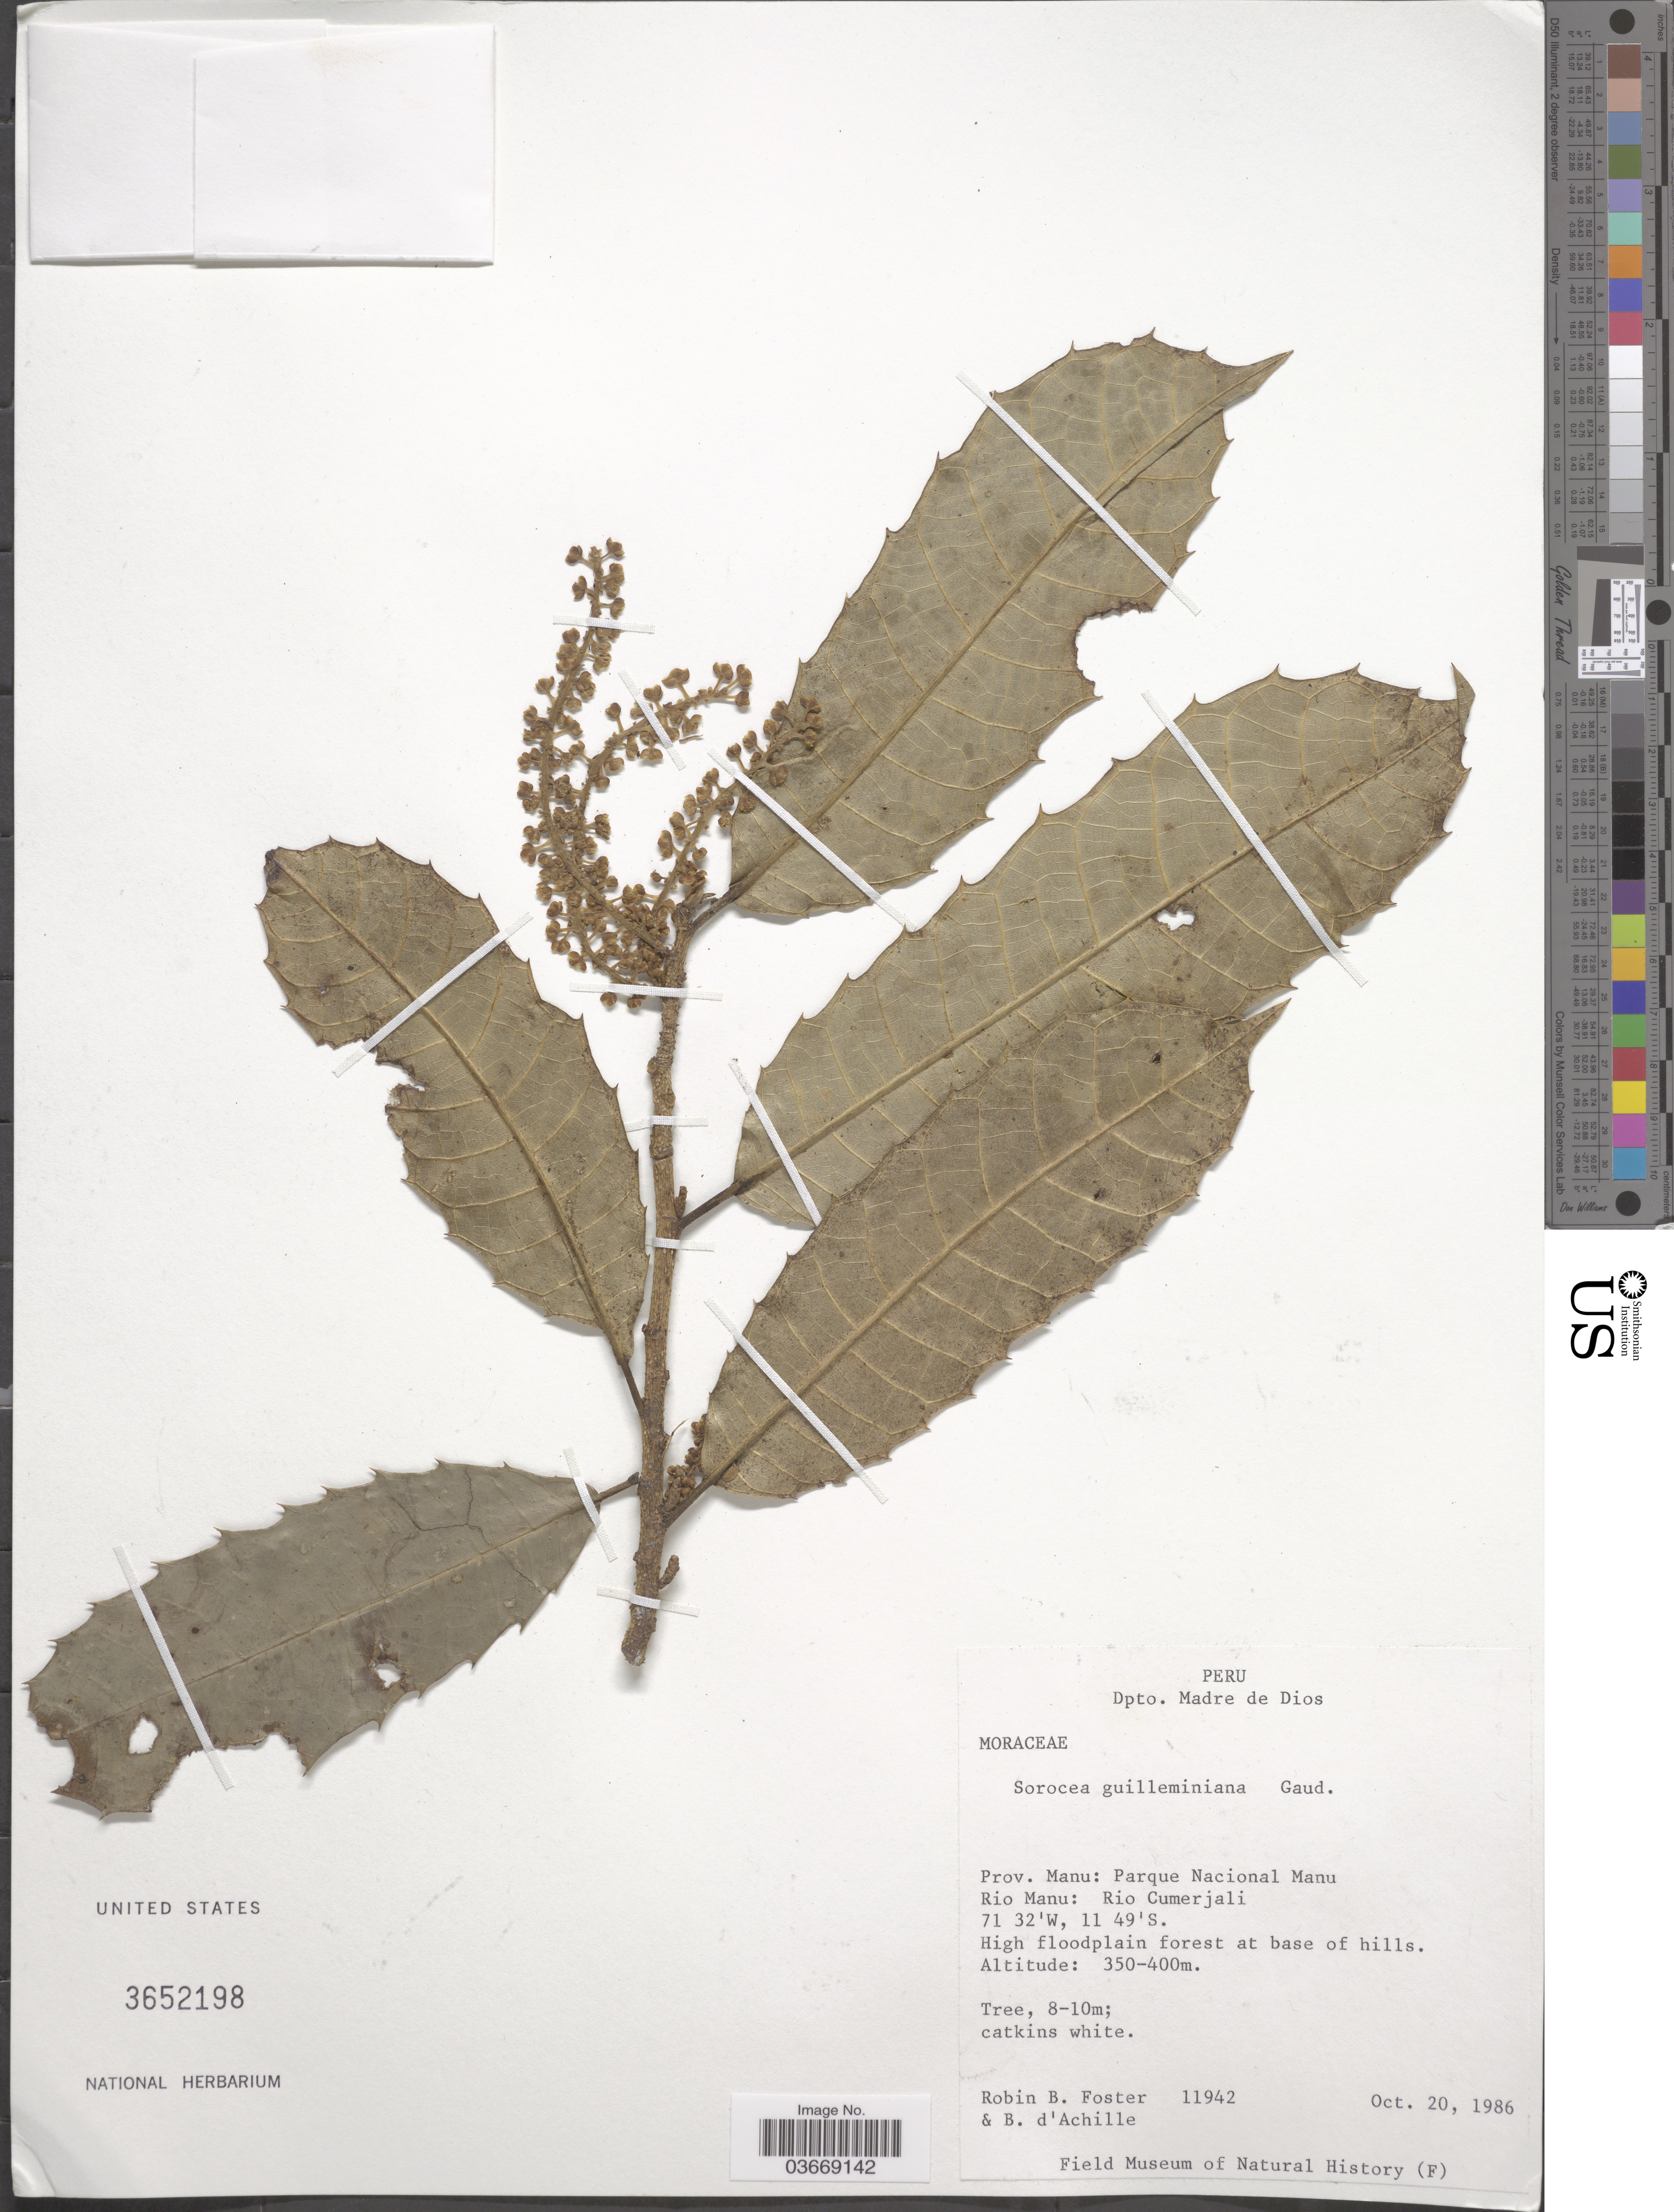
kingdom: Plantae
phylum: Tracheophyta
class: Magnoliopsida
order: Rosales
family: Moraceae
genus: Sorocea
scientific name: Sorocea guilleminiana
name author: Gaudich.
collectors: R. B. Foster & B. d'Achille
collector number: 11942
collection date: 1986-10-20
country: Peru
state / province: Madre de Dios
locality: Dpto. Madre de Dios. Prov. Manu: Parque Nacional Manu. Rio Manu: Rio Cumerjali.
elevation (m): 350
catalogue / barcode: US 3652198